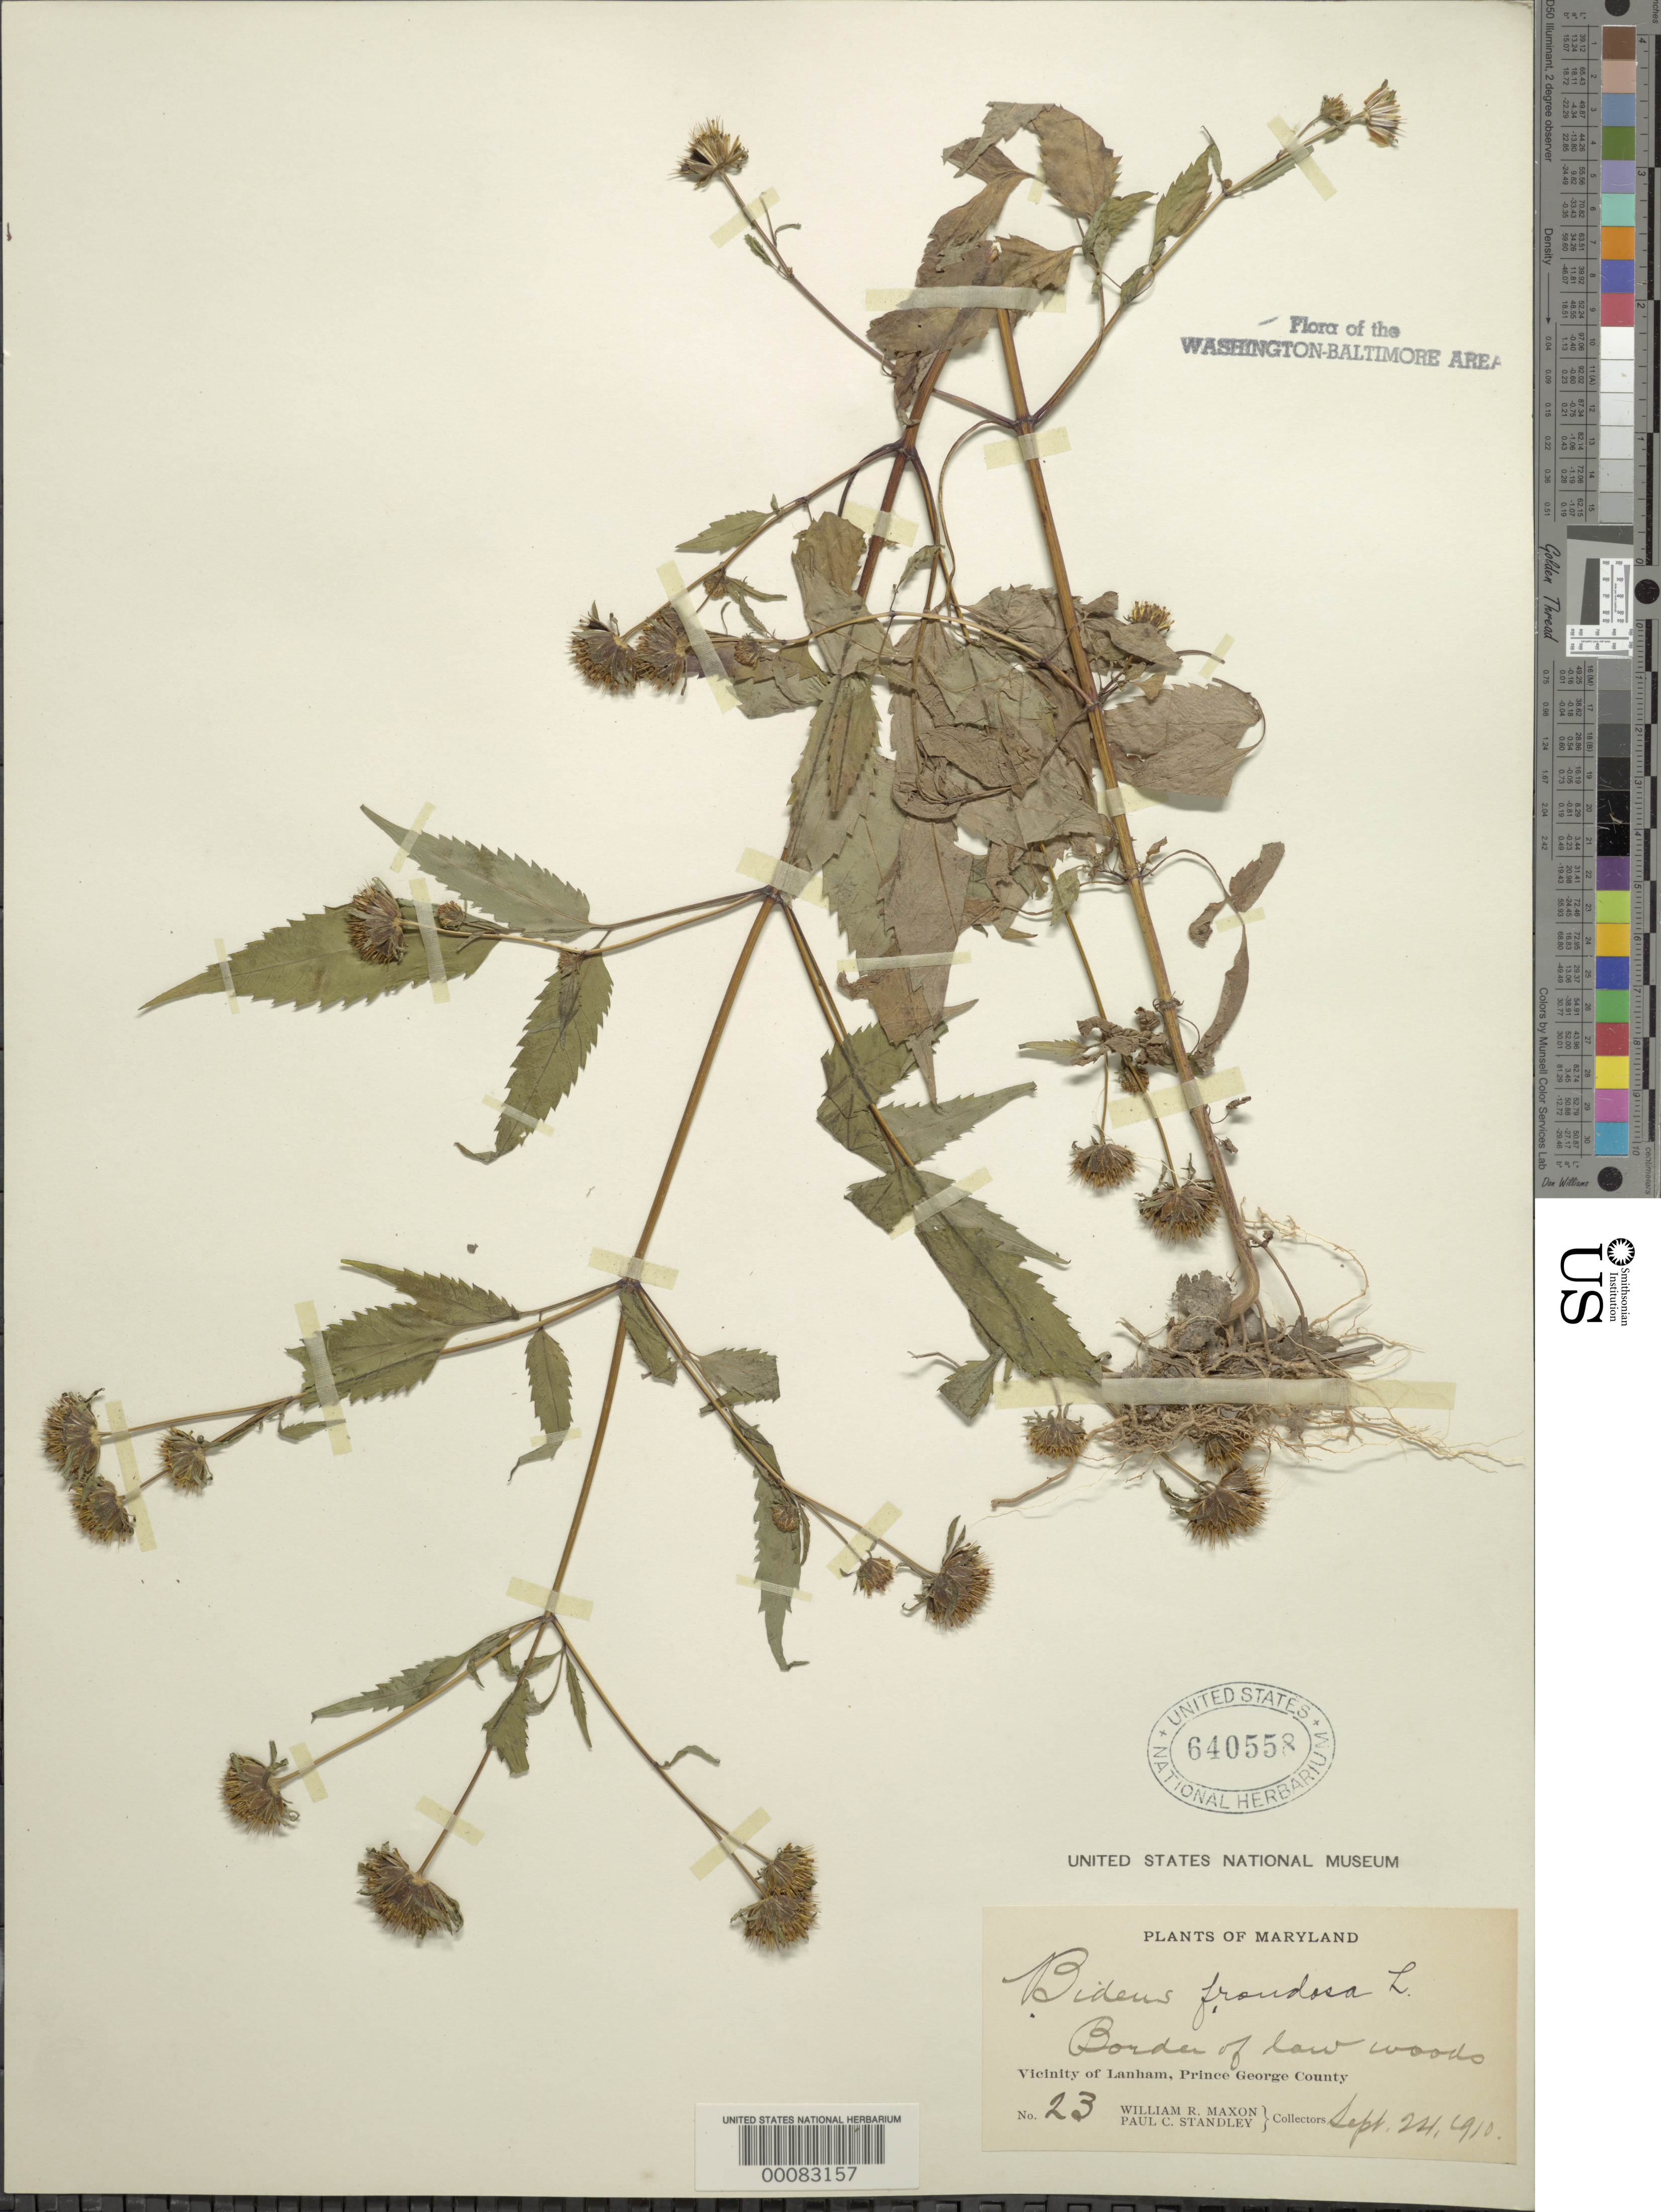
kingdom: Plantae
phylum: Tracheophyta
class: Magnoliopsida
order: Asterales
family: Asteraceae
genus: Bidens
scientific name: Bidens frondosa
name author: L.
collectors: W. R. Maxon & P. C. Standley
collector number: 23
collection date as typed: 24 Sep 1910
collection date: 1910-09-24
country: United States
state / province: Maryland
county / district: Prince George's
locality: Lanham vicinity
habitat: Low woods border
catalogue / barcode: US 640558